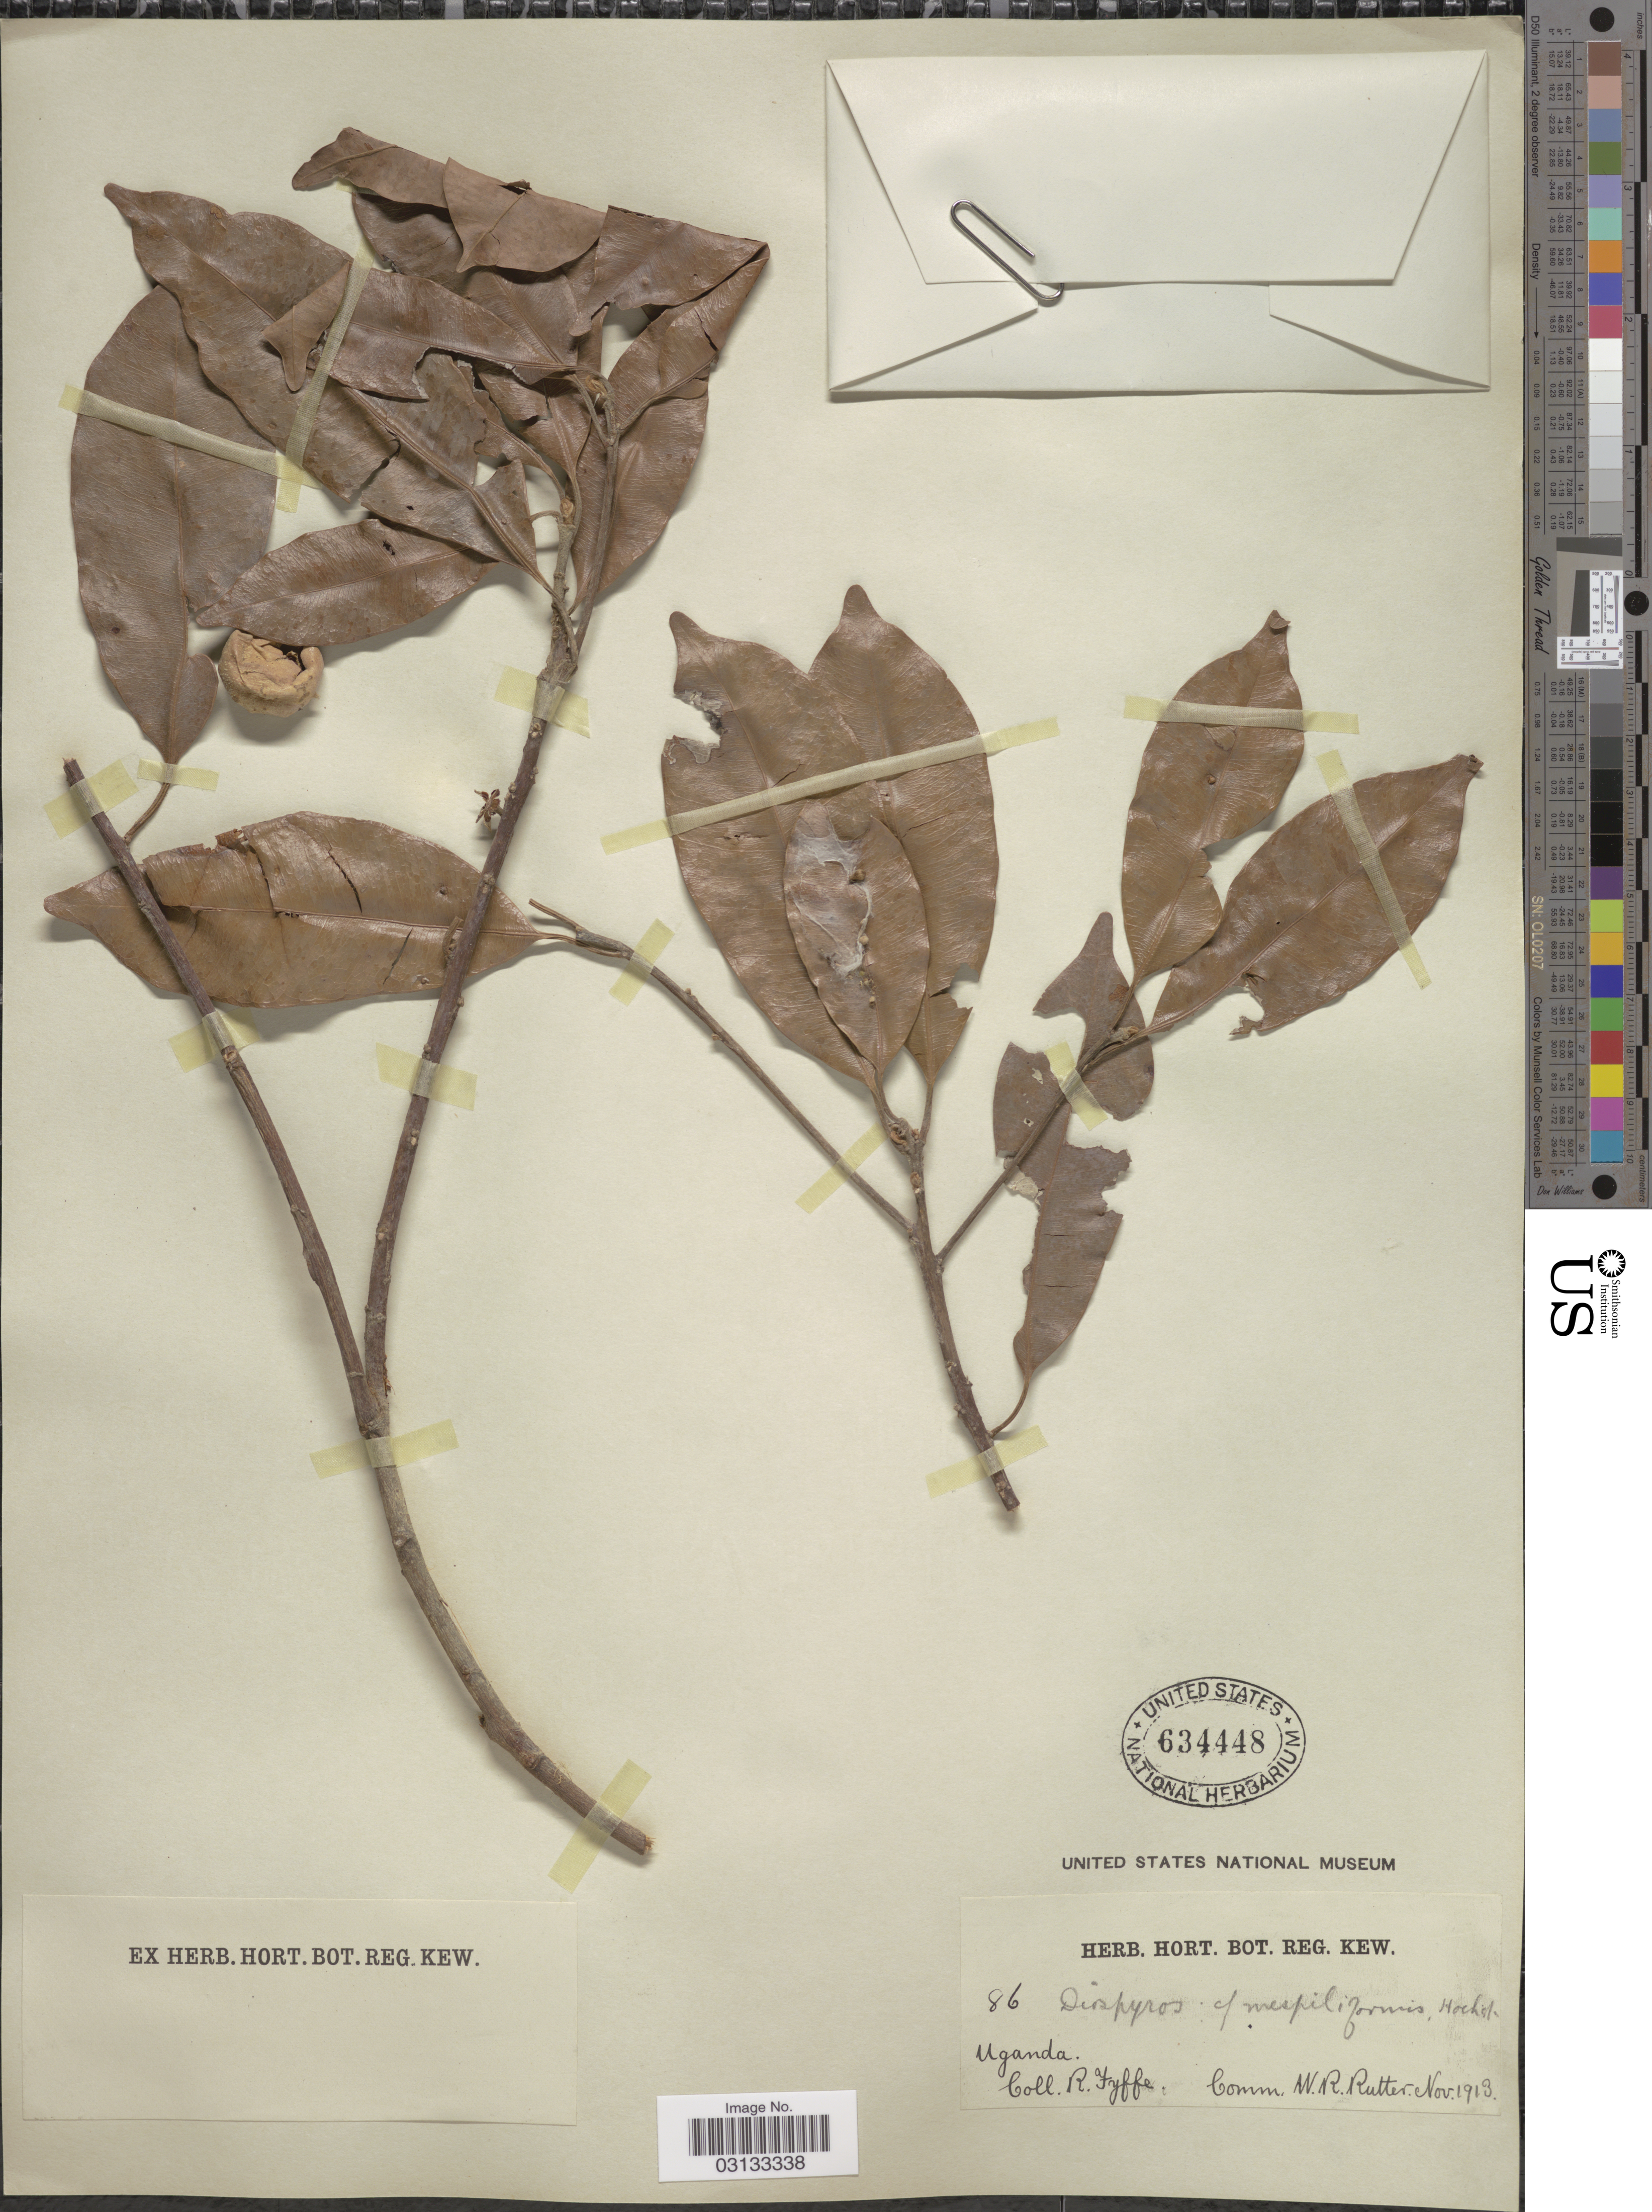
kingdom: Plantae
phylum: Tracheophyta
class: Magnoliopsida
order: Ericales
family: Ebenaceae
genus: Diospyros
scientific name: Diospyros mespiliformis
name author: Hochst. ex A. DC.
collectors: R. Fyffe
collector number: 86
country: Uganda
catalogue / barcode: US 634448